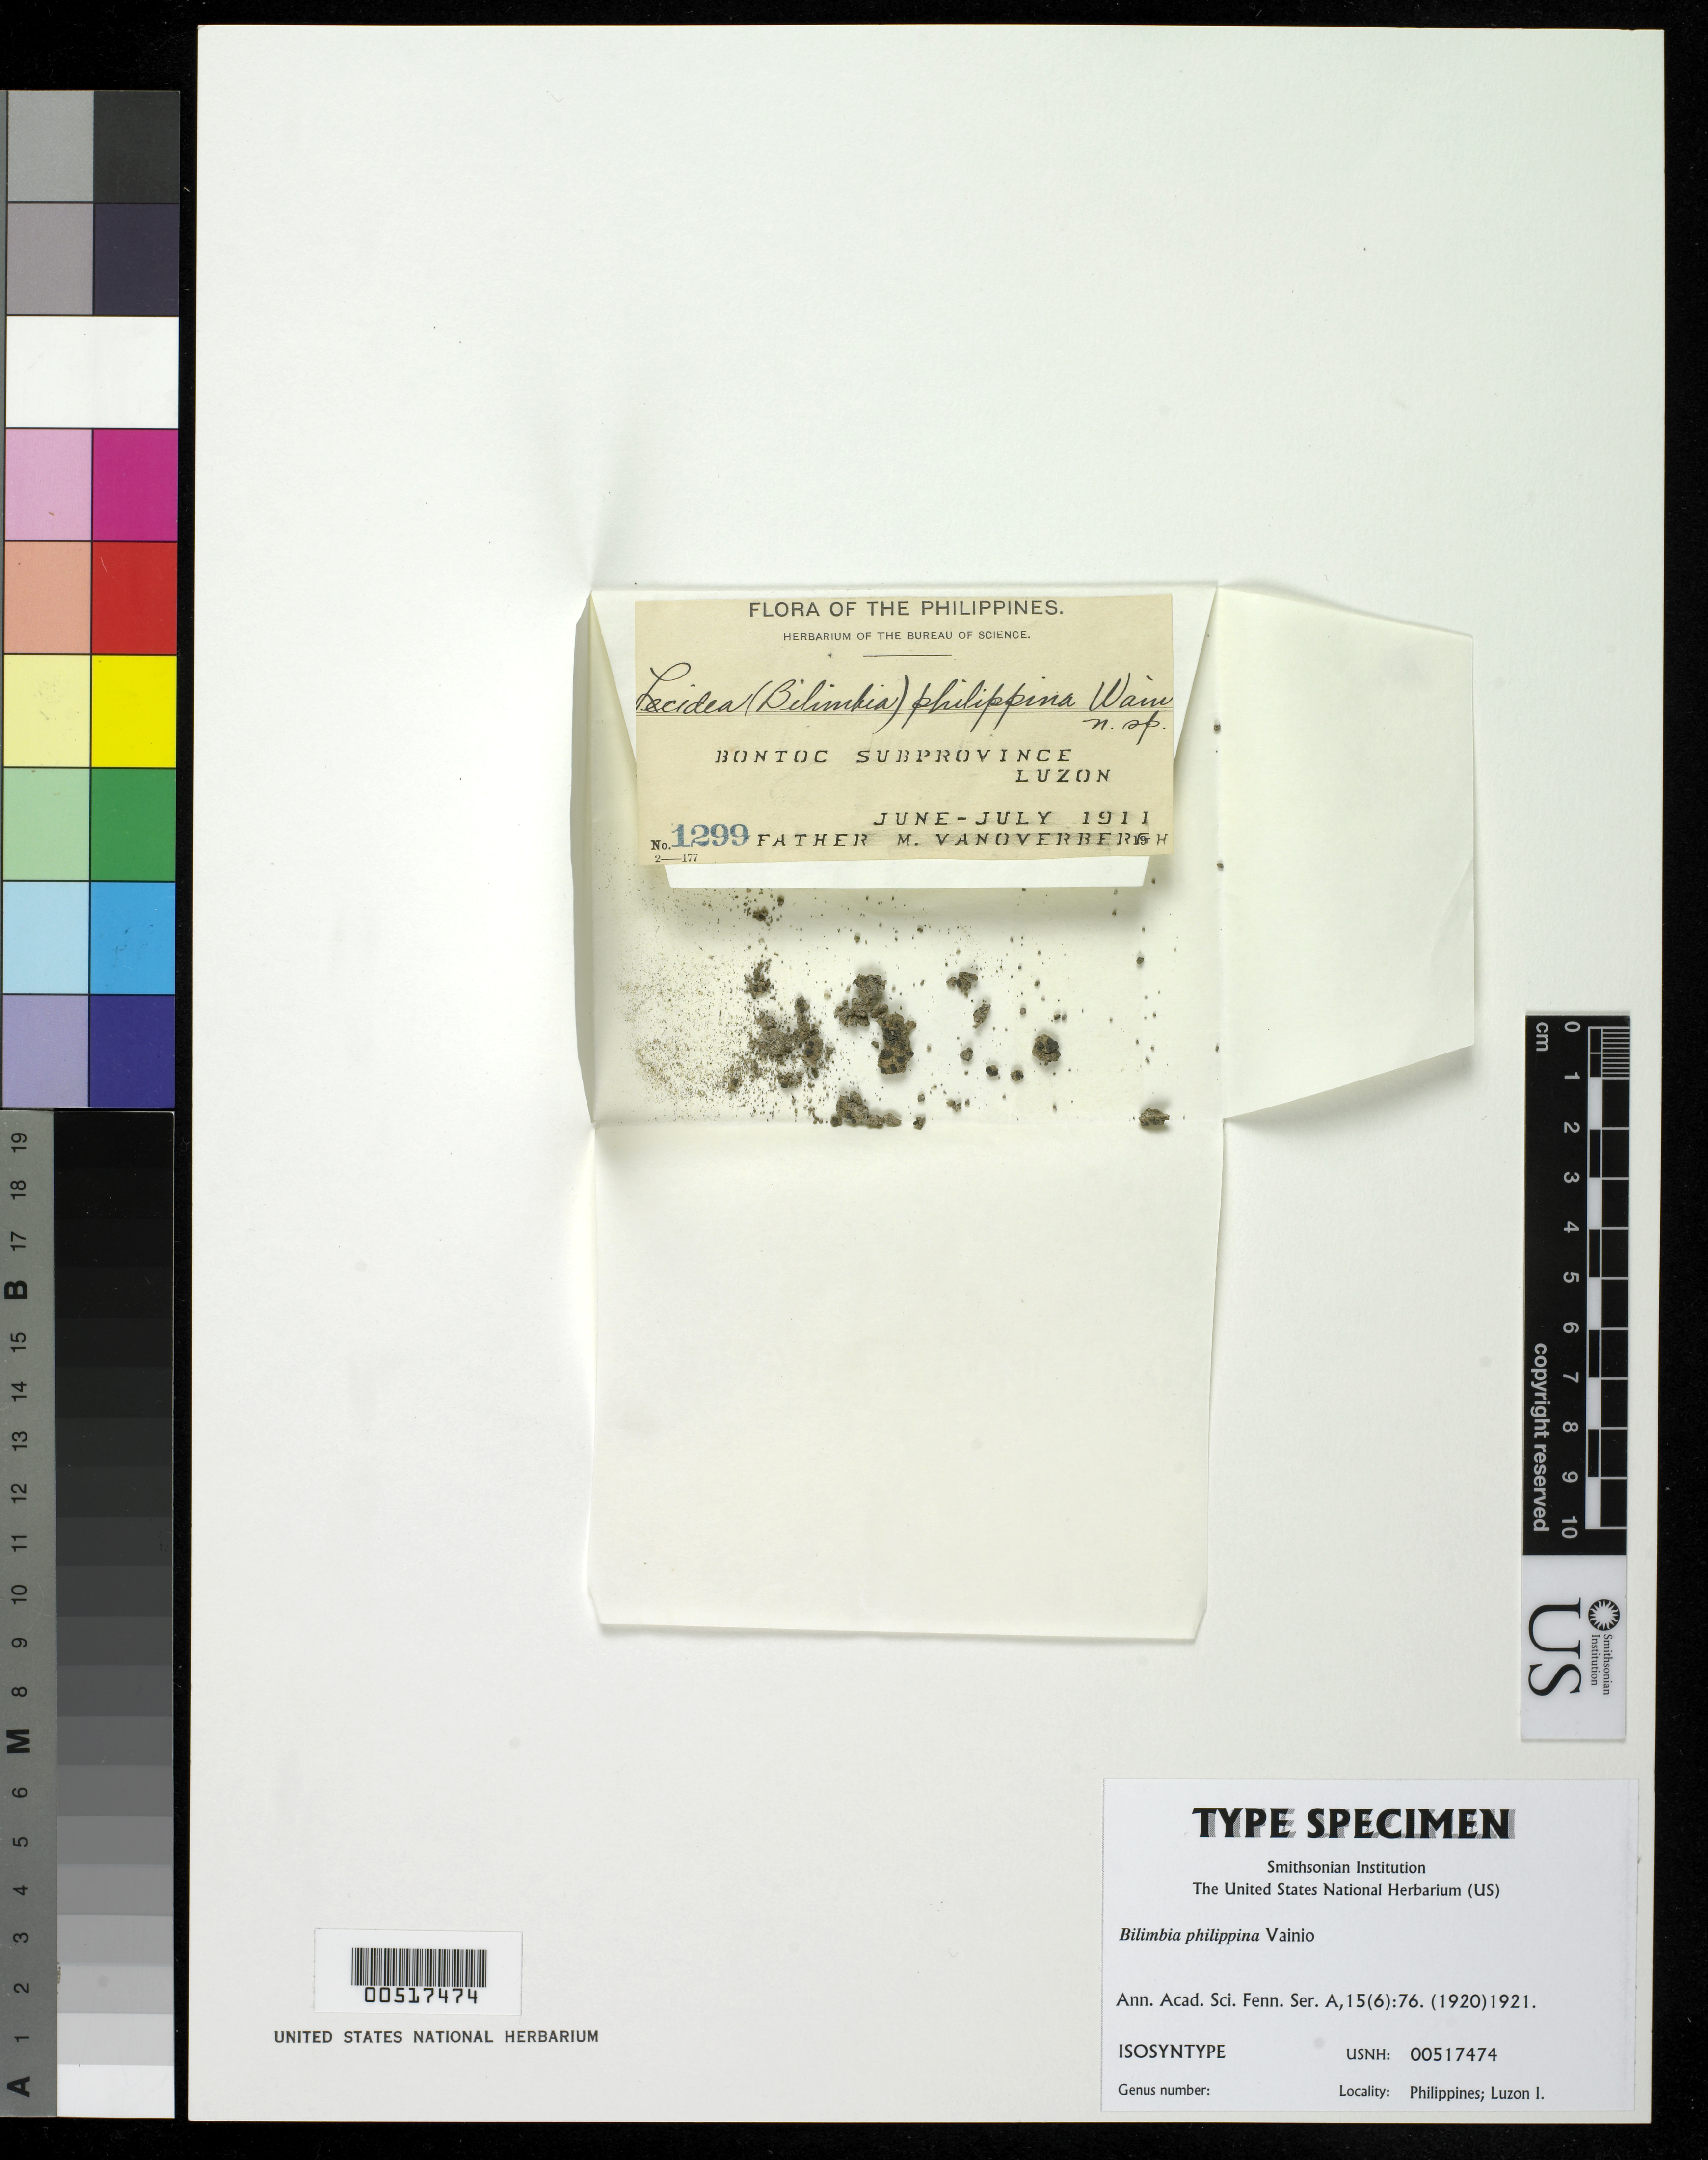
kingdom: Fungi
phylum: Ascomycota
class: Lecanoromycetes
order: Lecanorales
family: Ramalinaceae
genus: Bilimbia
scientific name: Bilimbia philippina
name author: Vain.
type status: Isosyntype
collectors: M. Vanoverbergh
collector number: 1299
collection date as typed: Jun 1911 to -- Jul 1911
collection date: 1911-06/1911-07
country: Philippines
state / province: Cordillera (Administrative Region)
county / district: Mountain province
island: Luzon